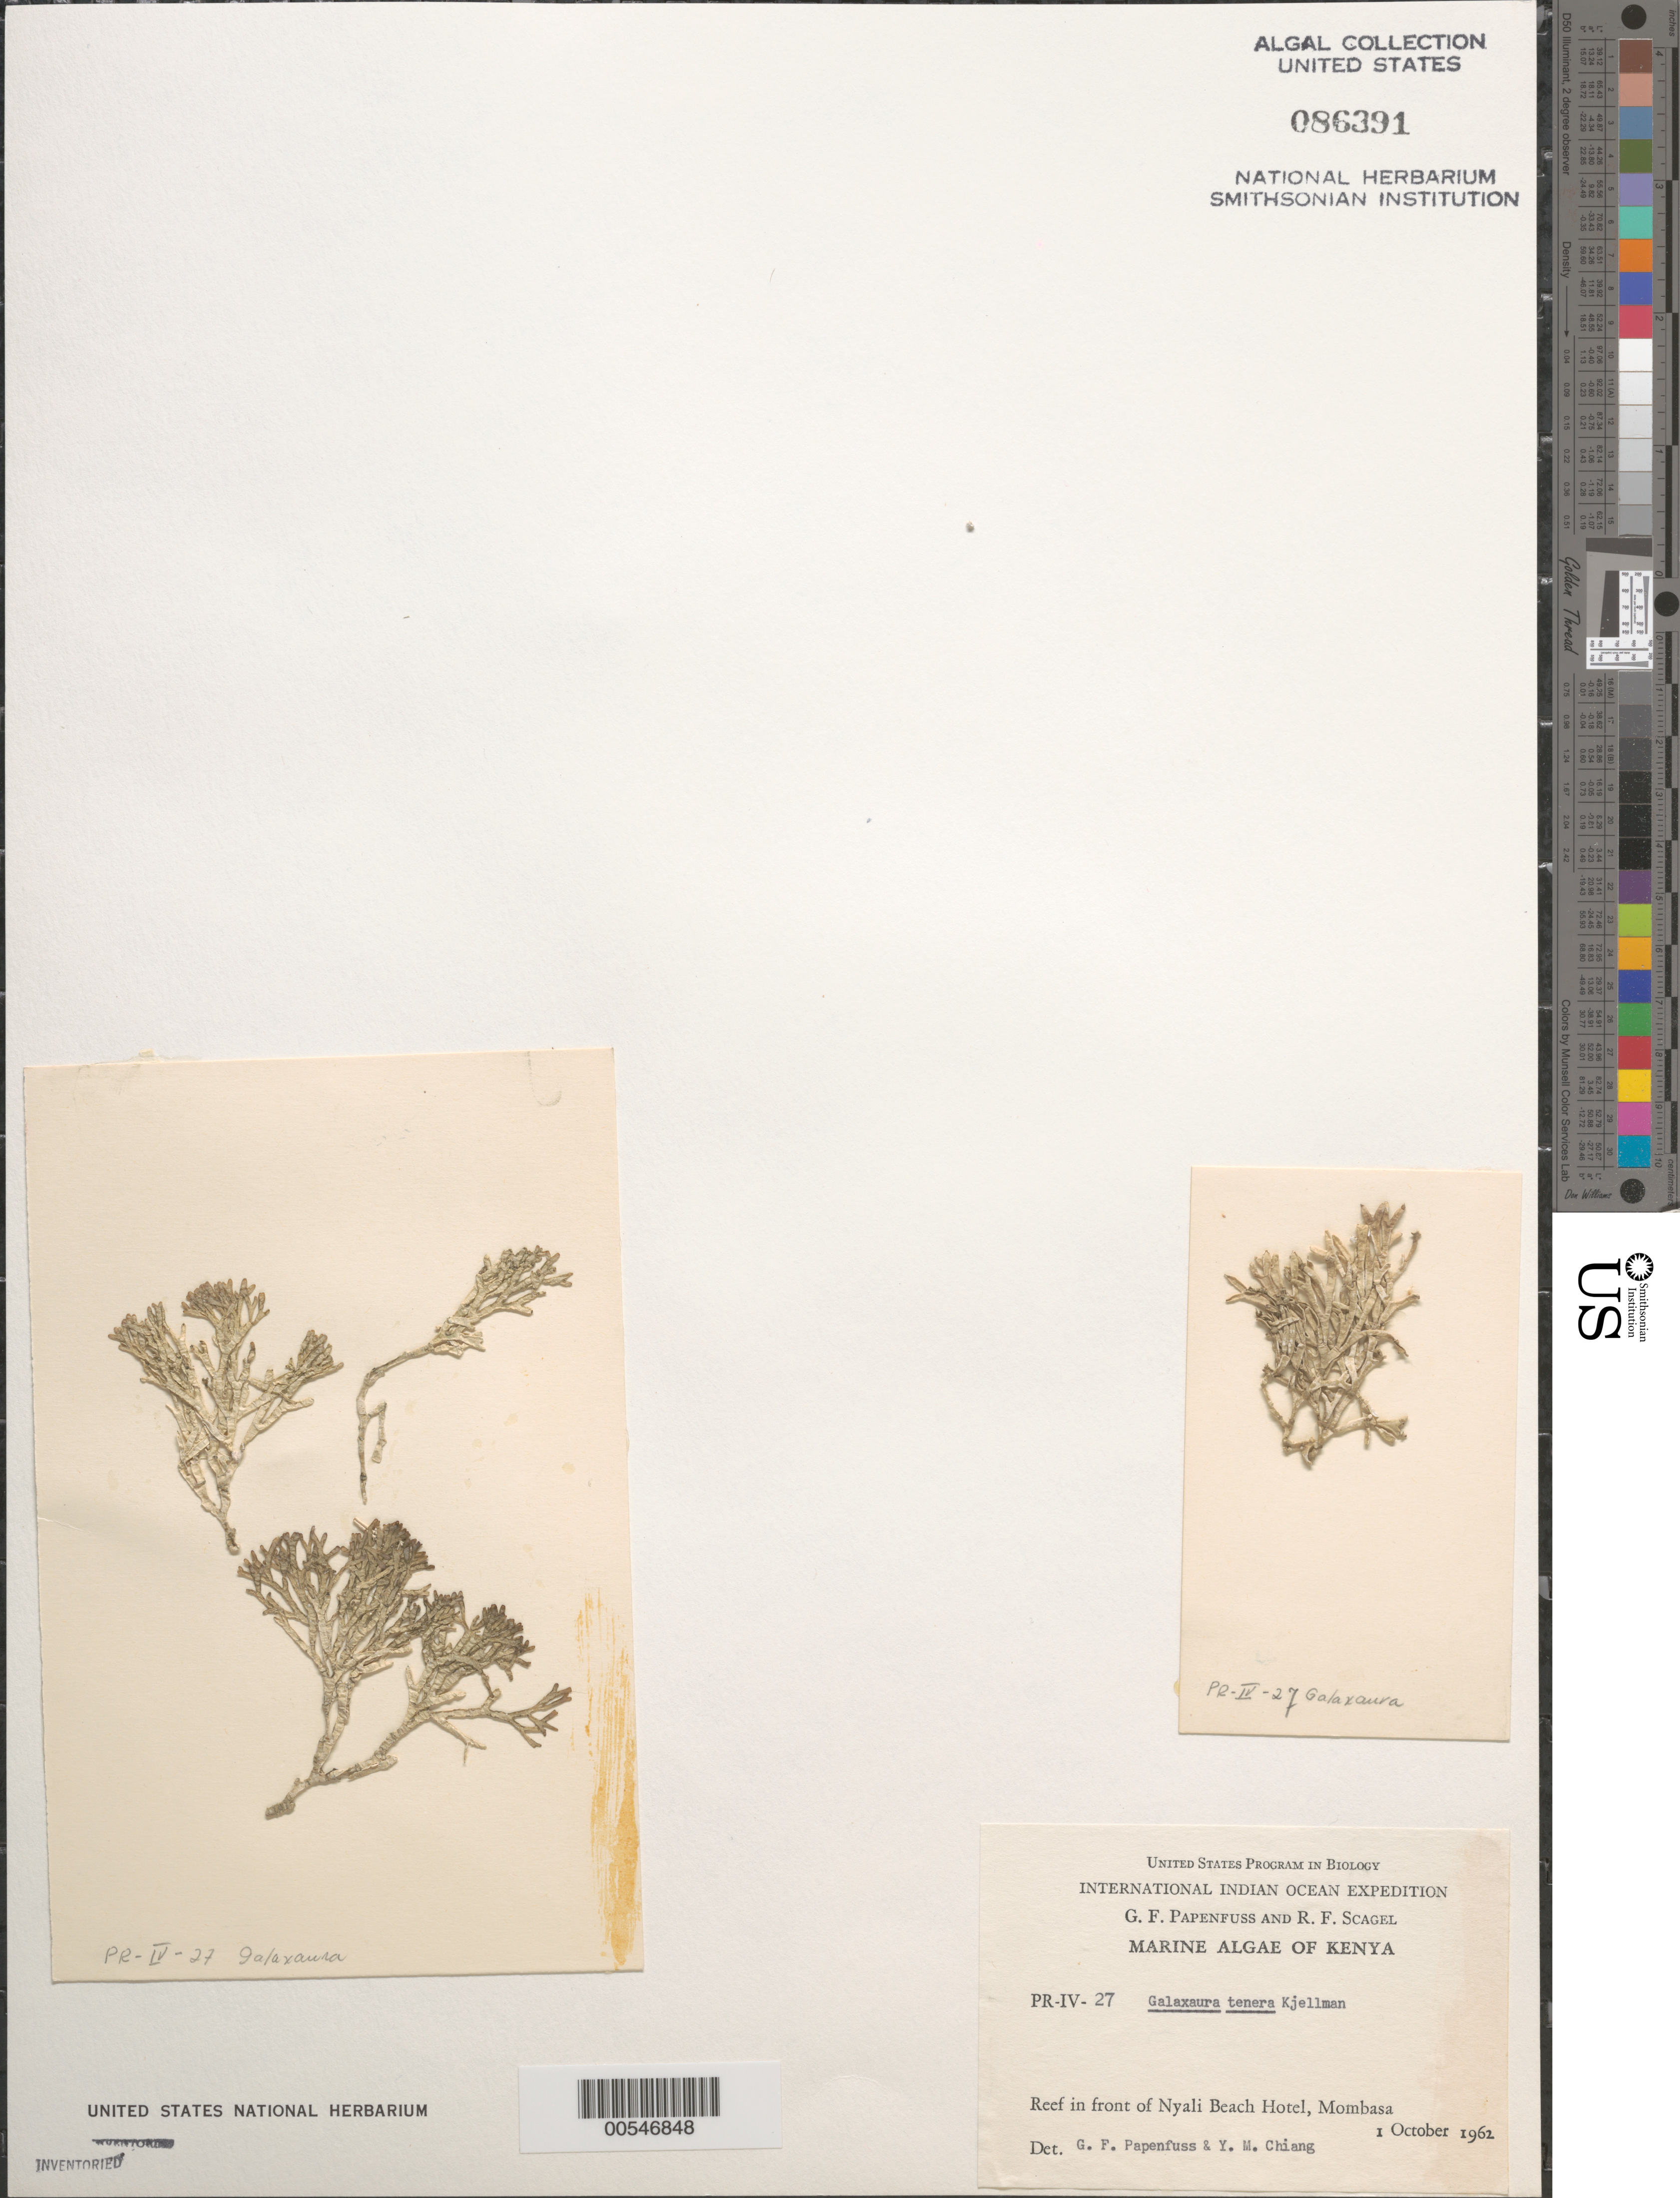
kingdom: Plantae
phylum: Rhodophyta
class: Florideophyceae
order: Nemaliales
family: Galaxauraceae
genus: Dichotomaria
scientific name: Dichotomaria tenera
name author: (Kjellm.) Huisman et al.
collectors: G. Papenfuss & R. F. Scagel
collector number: PR-IV-27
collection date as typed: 01 Oct 1962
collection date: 1962-10-01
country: Kenya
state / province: Mombasa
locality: Reef in front of Nyali Beach Hotel, Mombasa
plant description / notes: International Indian Ocean Expedition, 1962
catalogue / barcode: US 86391